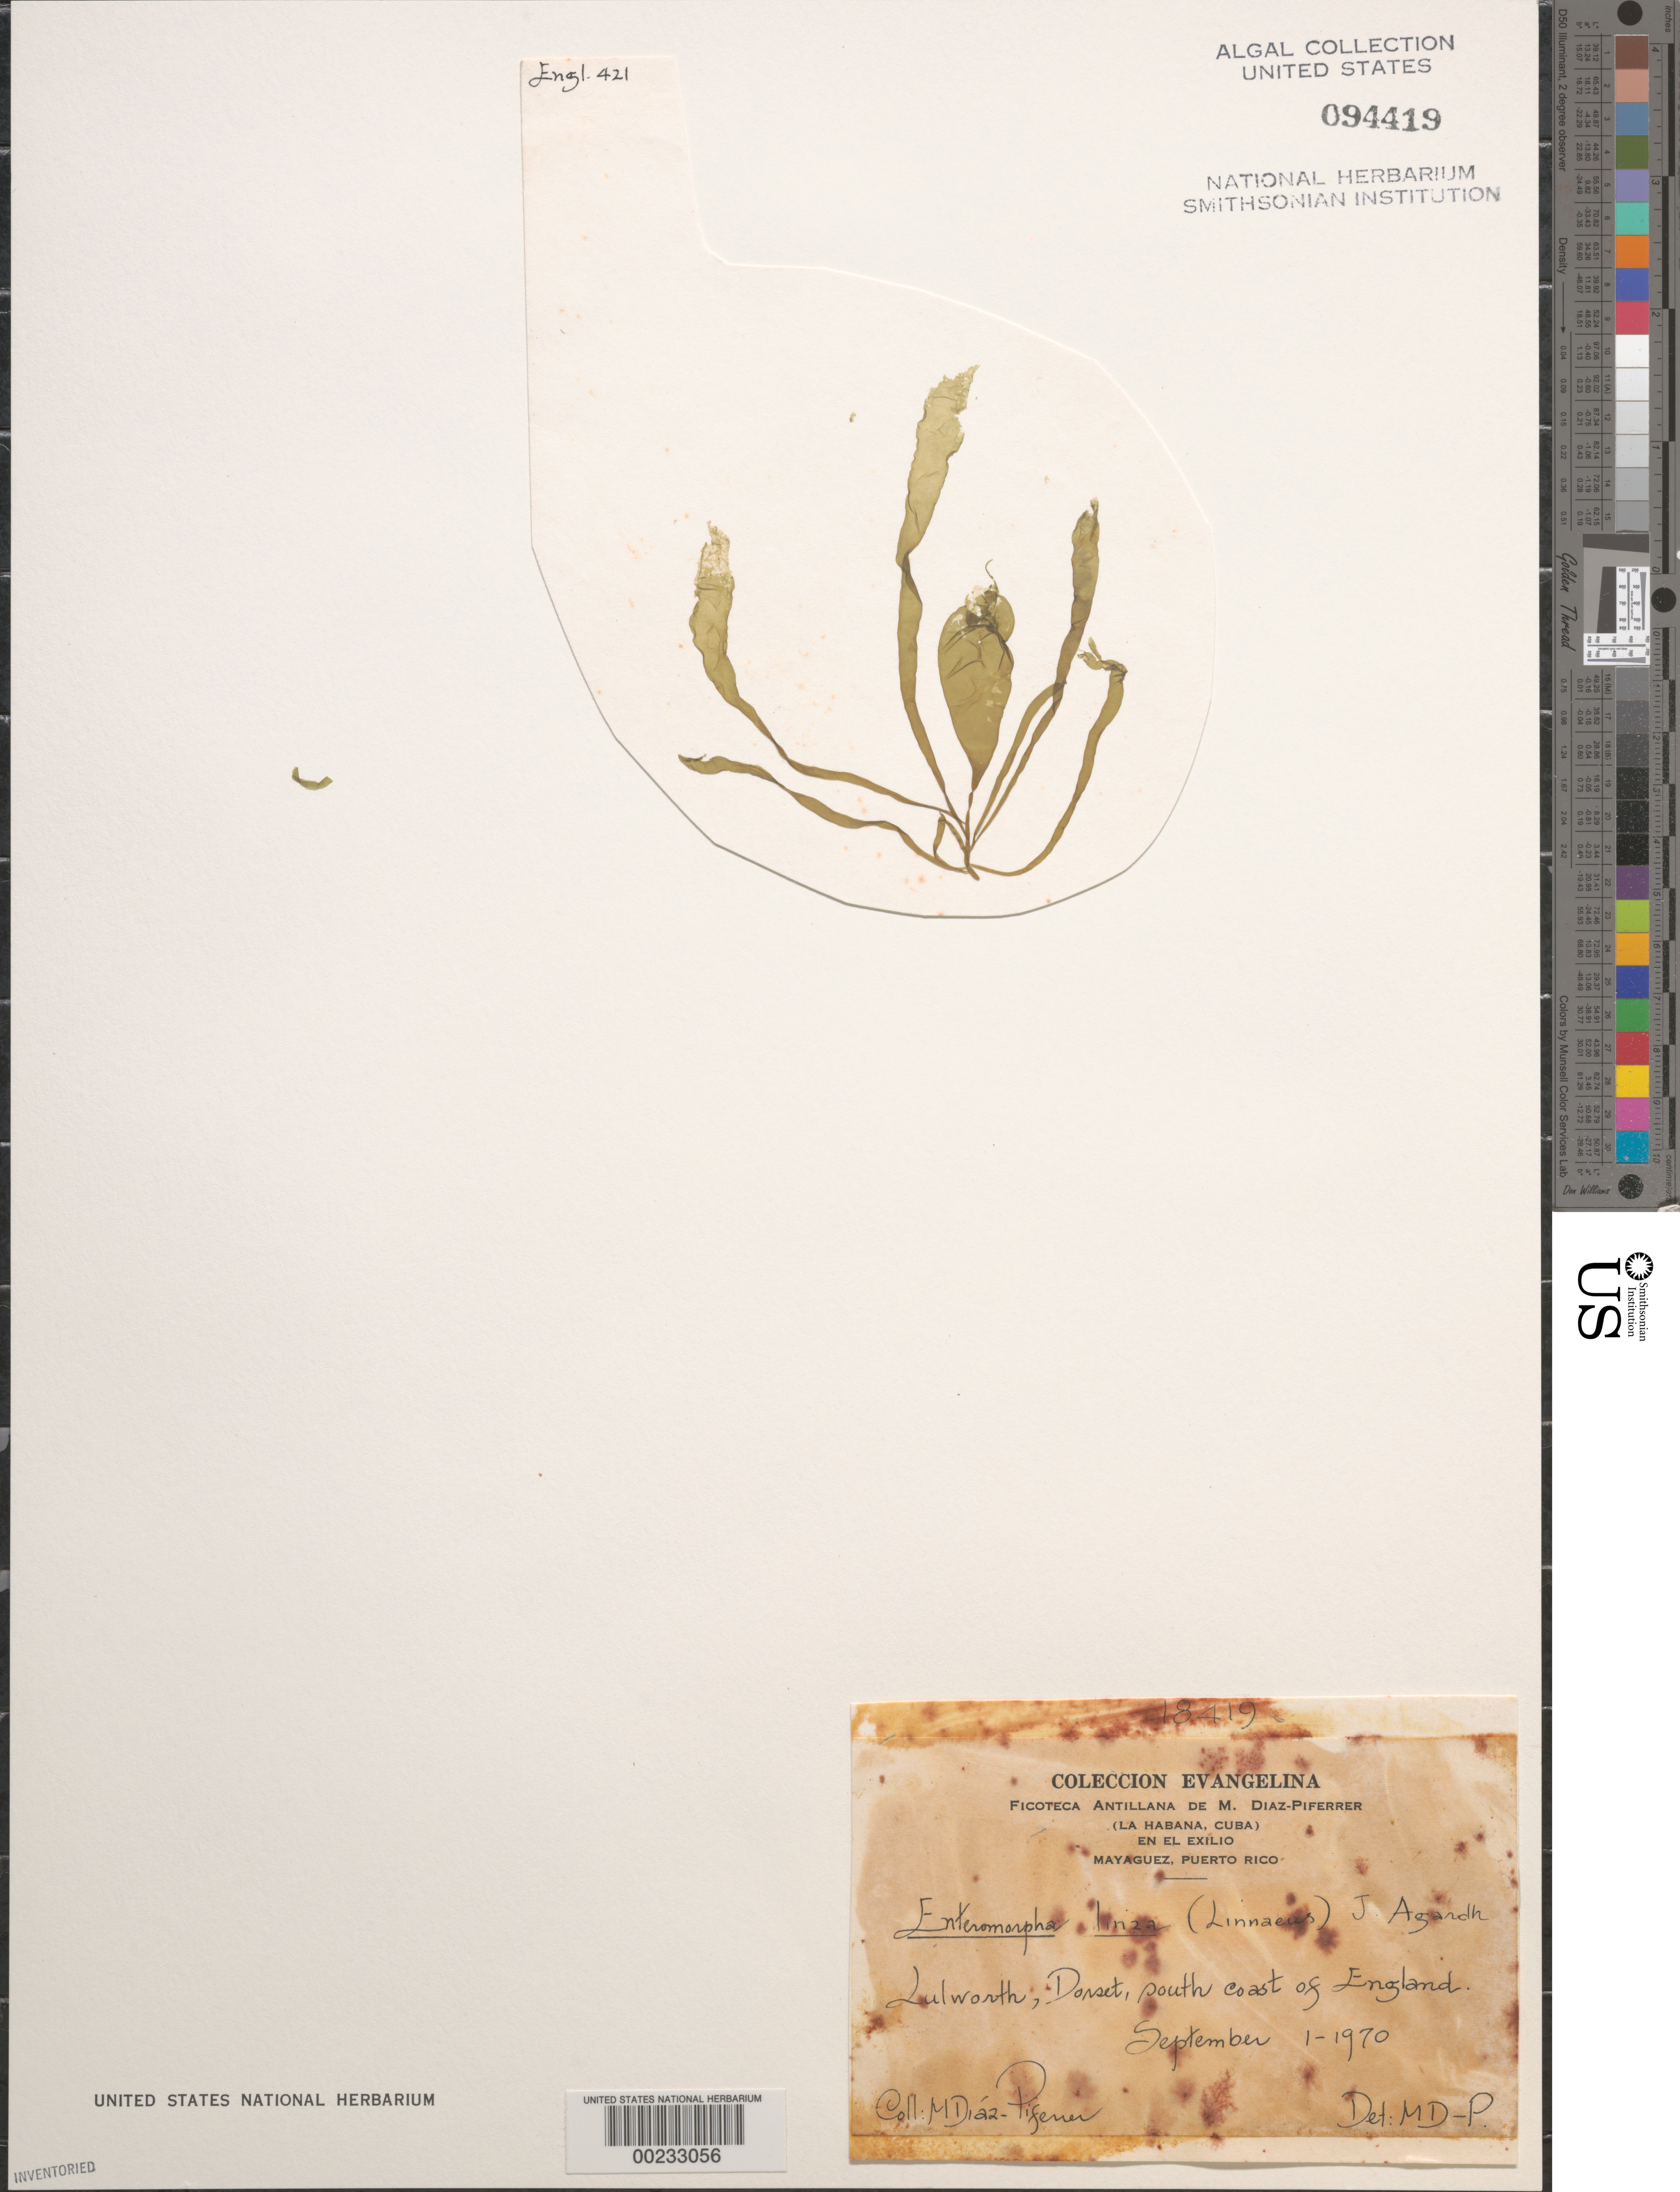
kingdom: Plantae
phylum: Chlorophyta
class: Ulvophyceae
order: Ulvales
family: Ulvaceae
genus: Ulva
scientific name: Ulva clathrata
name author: (Roth) C. Agardh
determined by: Algae name updating Project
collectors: M. Diaz-Piferrer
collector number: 18419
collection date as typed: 01 Sep 1970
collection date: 1970-09-01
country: United Kingdom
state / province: England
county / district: Dorset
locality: Lulworth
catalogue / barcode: US 94419